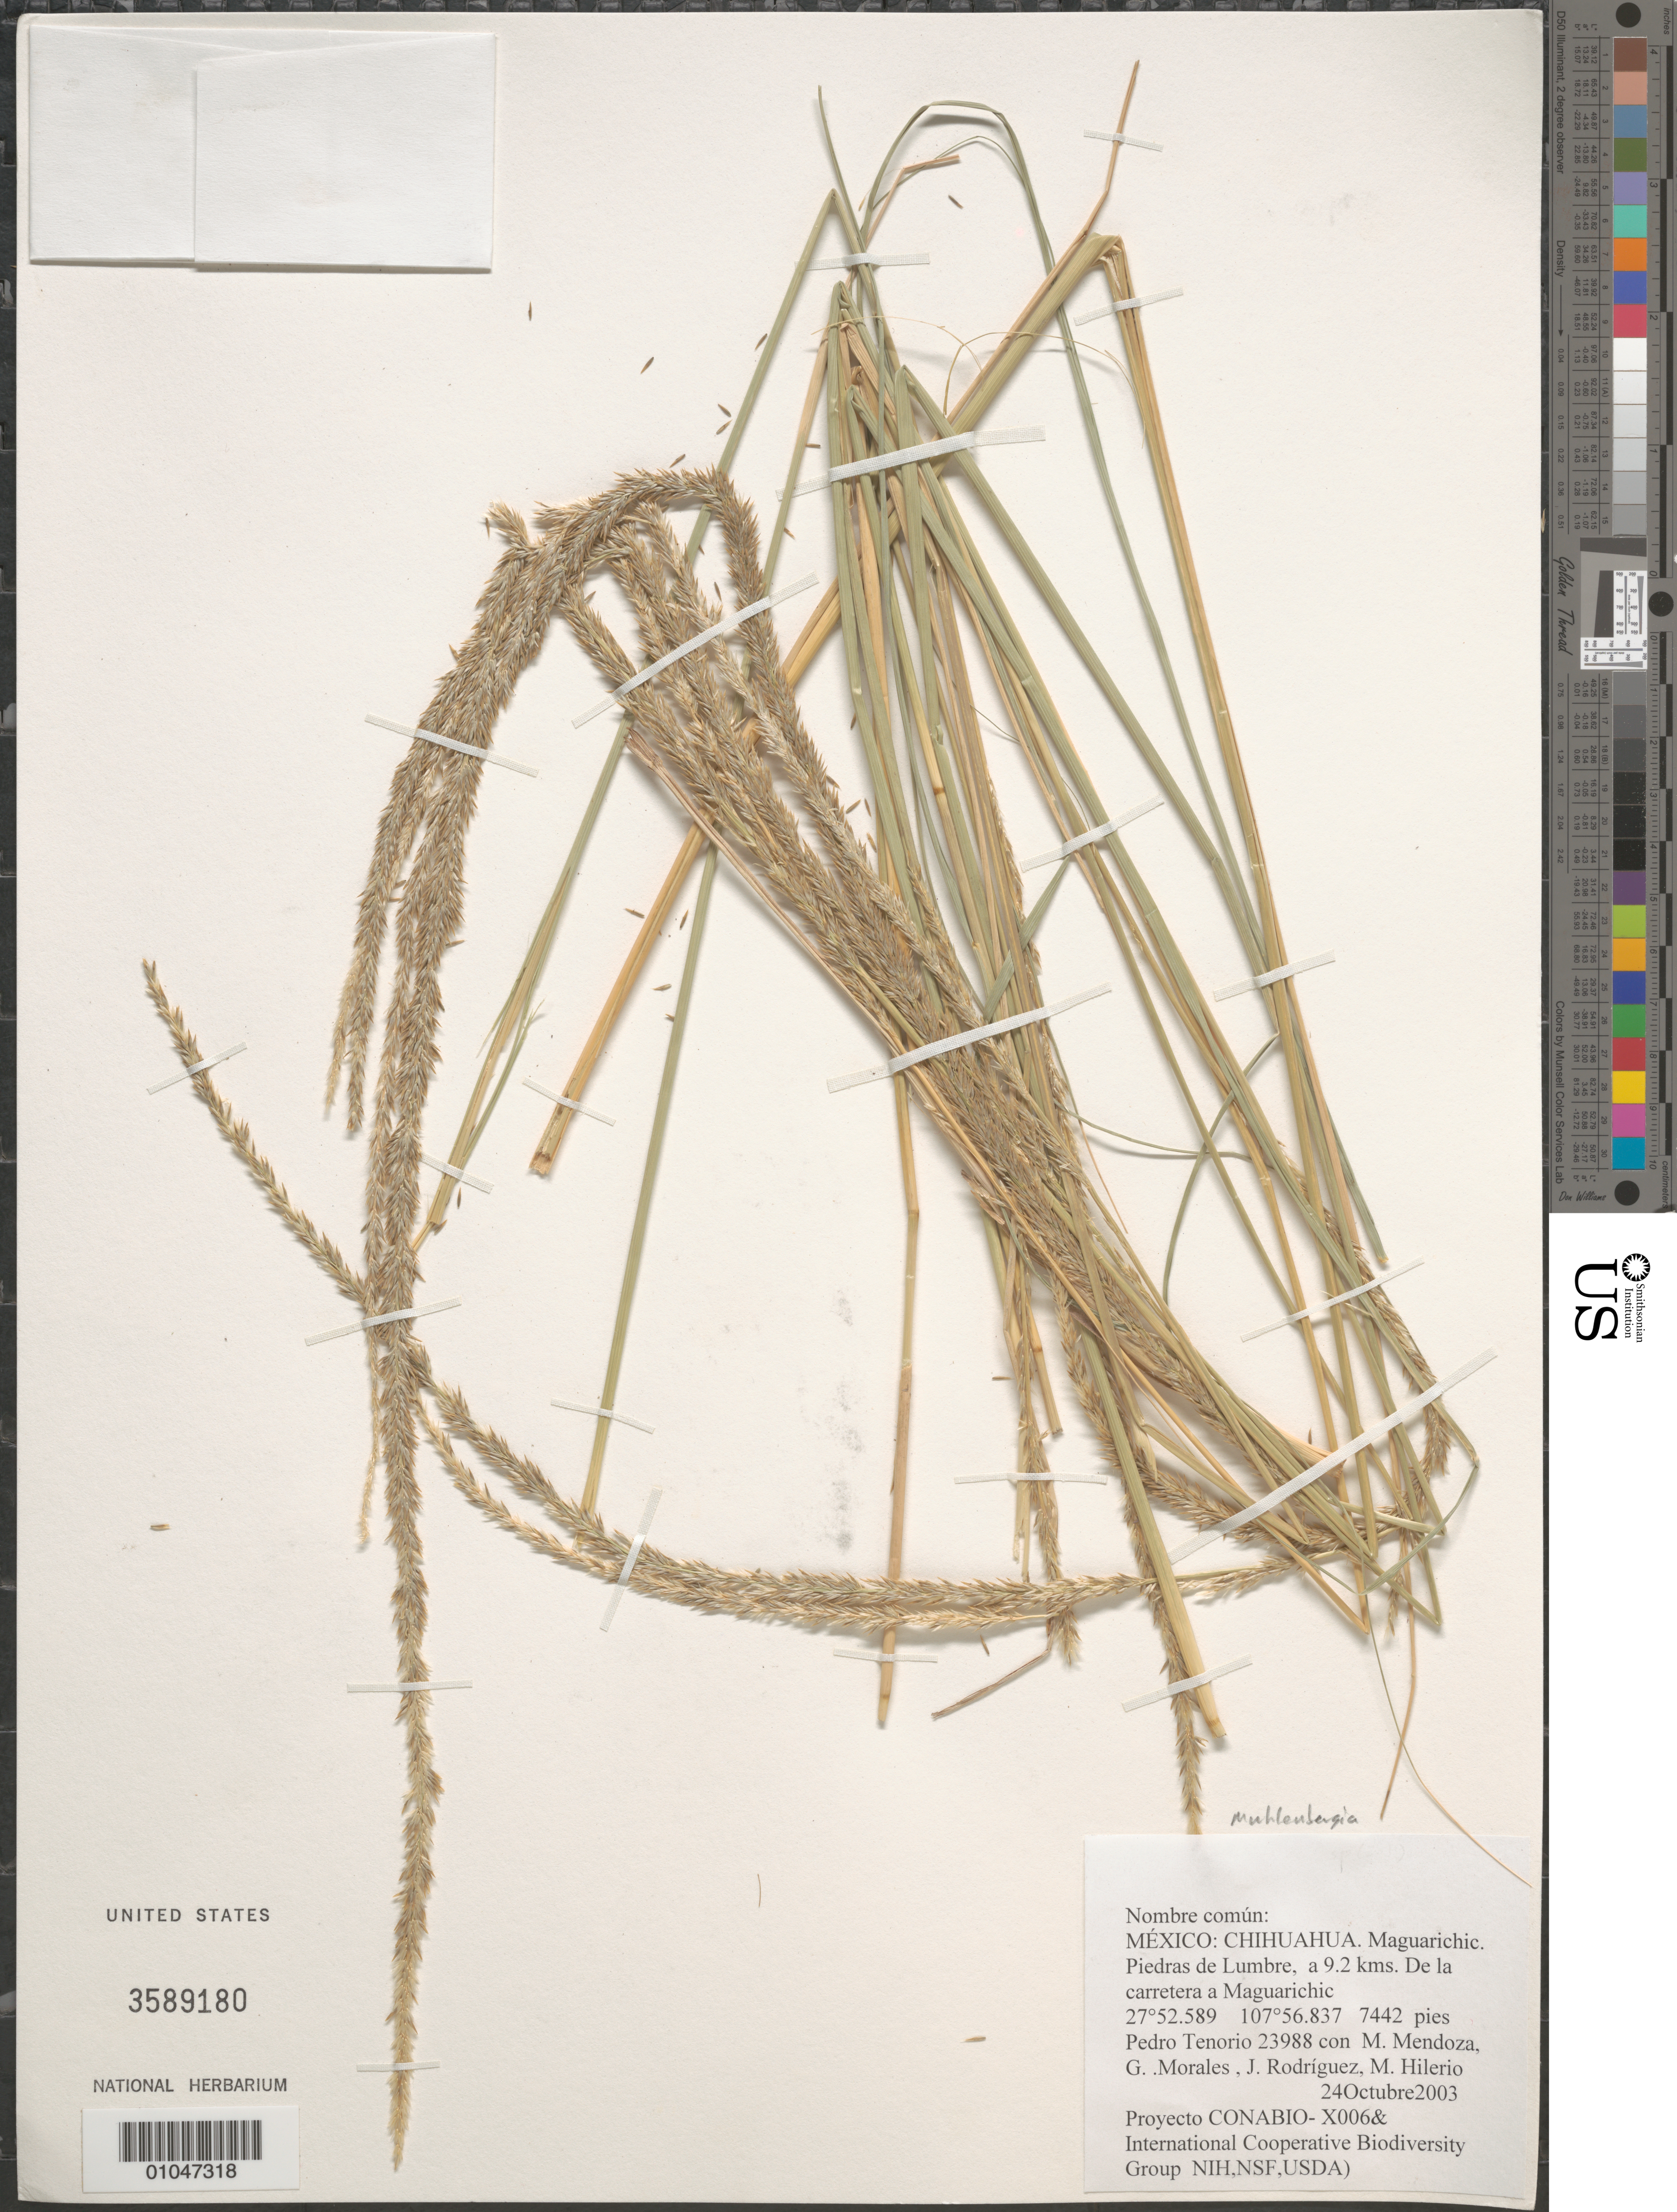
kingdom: Plantae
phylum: Tracheophyta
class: Liliopsida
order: Poales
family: Poaceae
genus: Muhlenbergia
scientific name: Muhlenbergia sp.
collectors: P. Tenorio L., M. Mendoza Garcia, G. Morales, J. Rodríguez & M. Hilerio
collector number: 23988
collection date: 2003-10-24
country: Mexico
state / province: Chihuahua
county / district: Maguarichi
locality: Piedras de Lumbre, a 9.2 kms de la carretera a Maguarichic.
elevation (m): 2268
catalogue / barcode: US 3589180